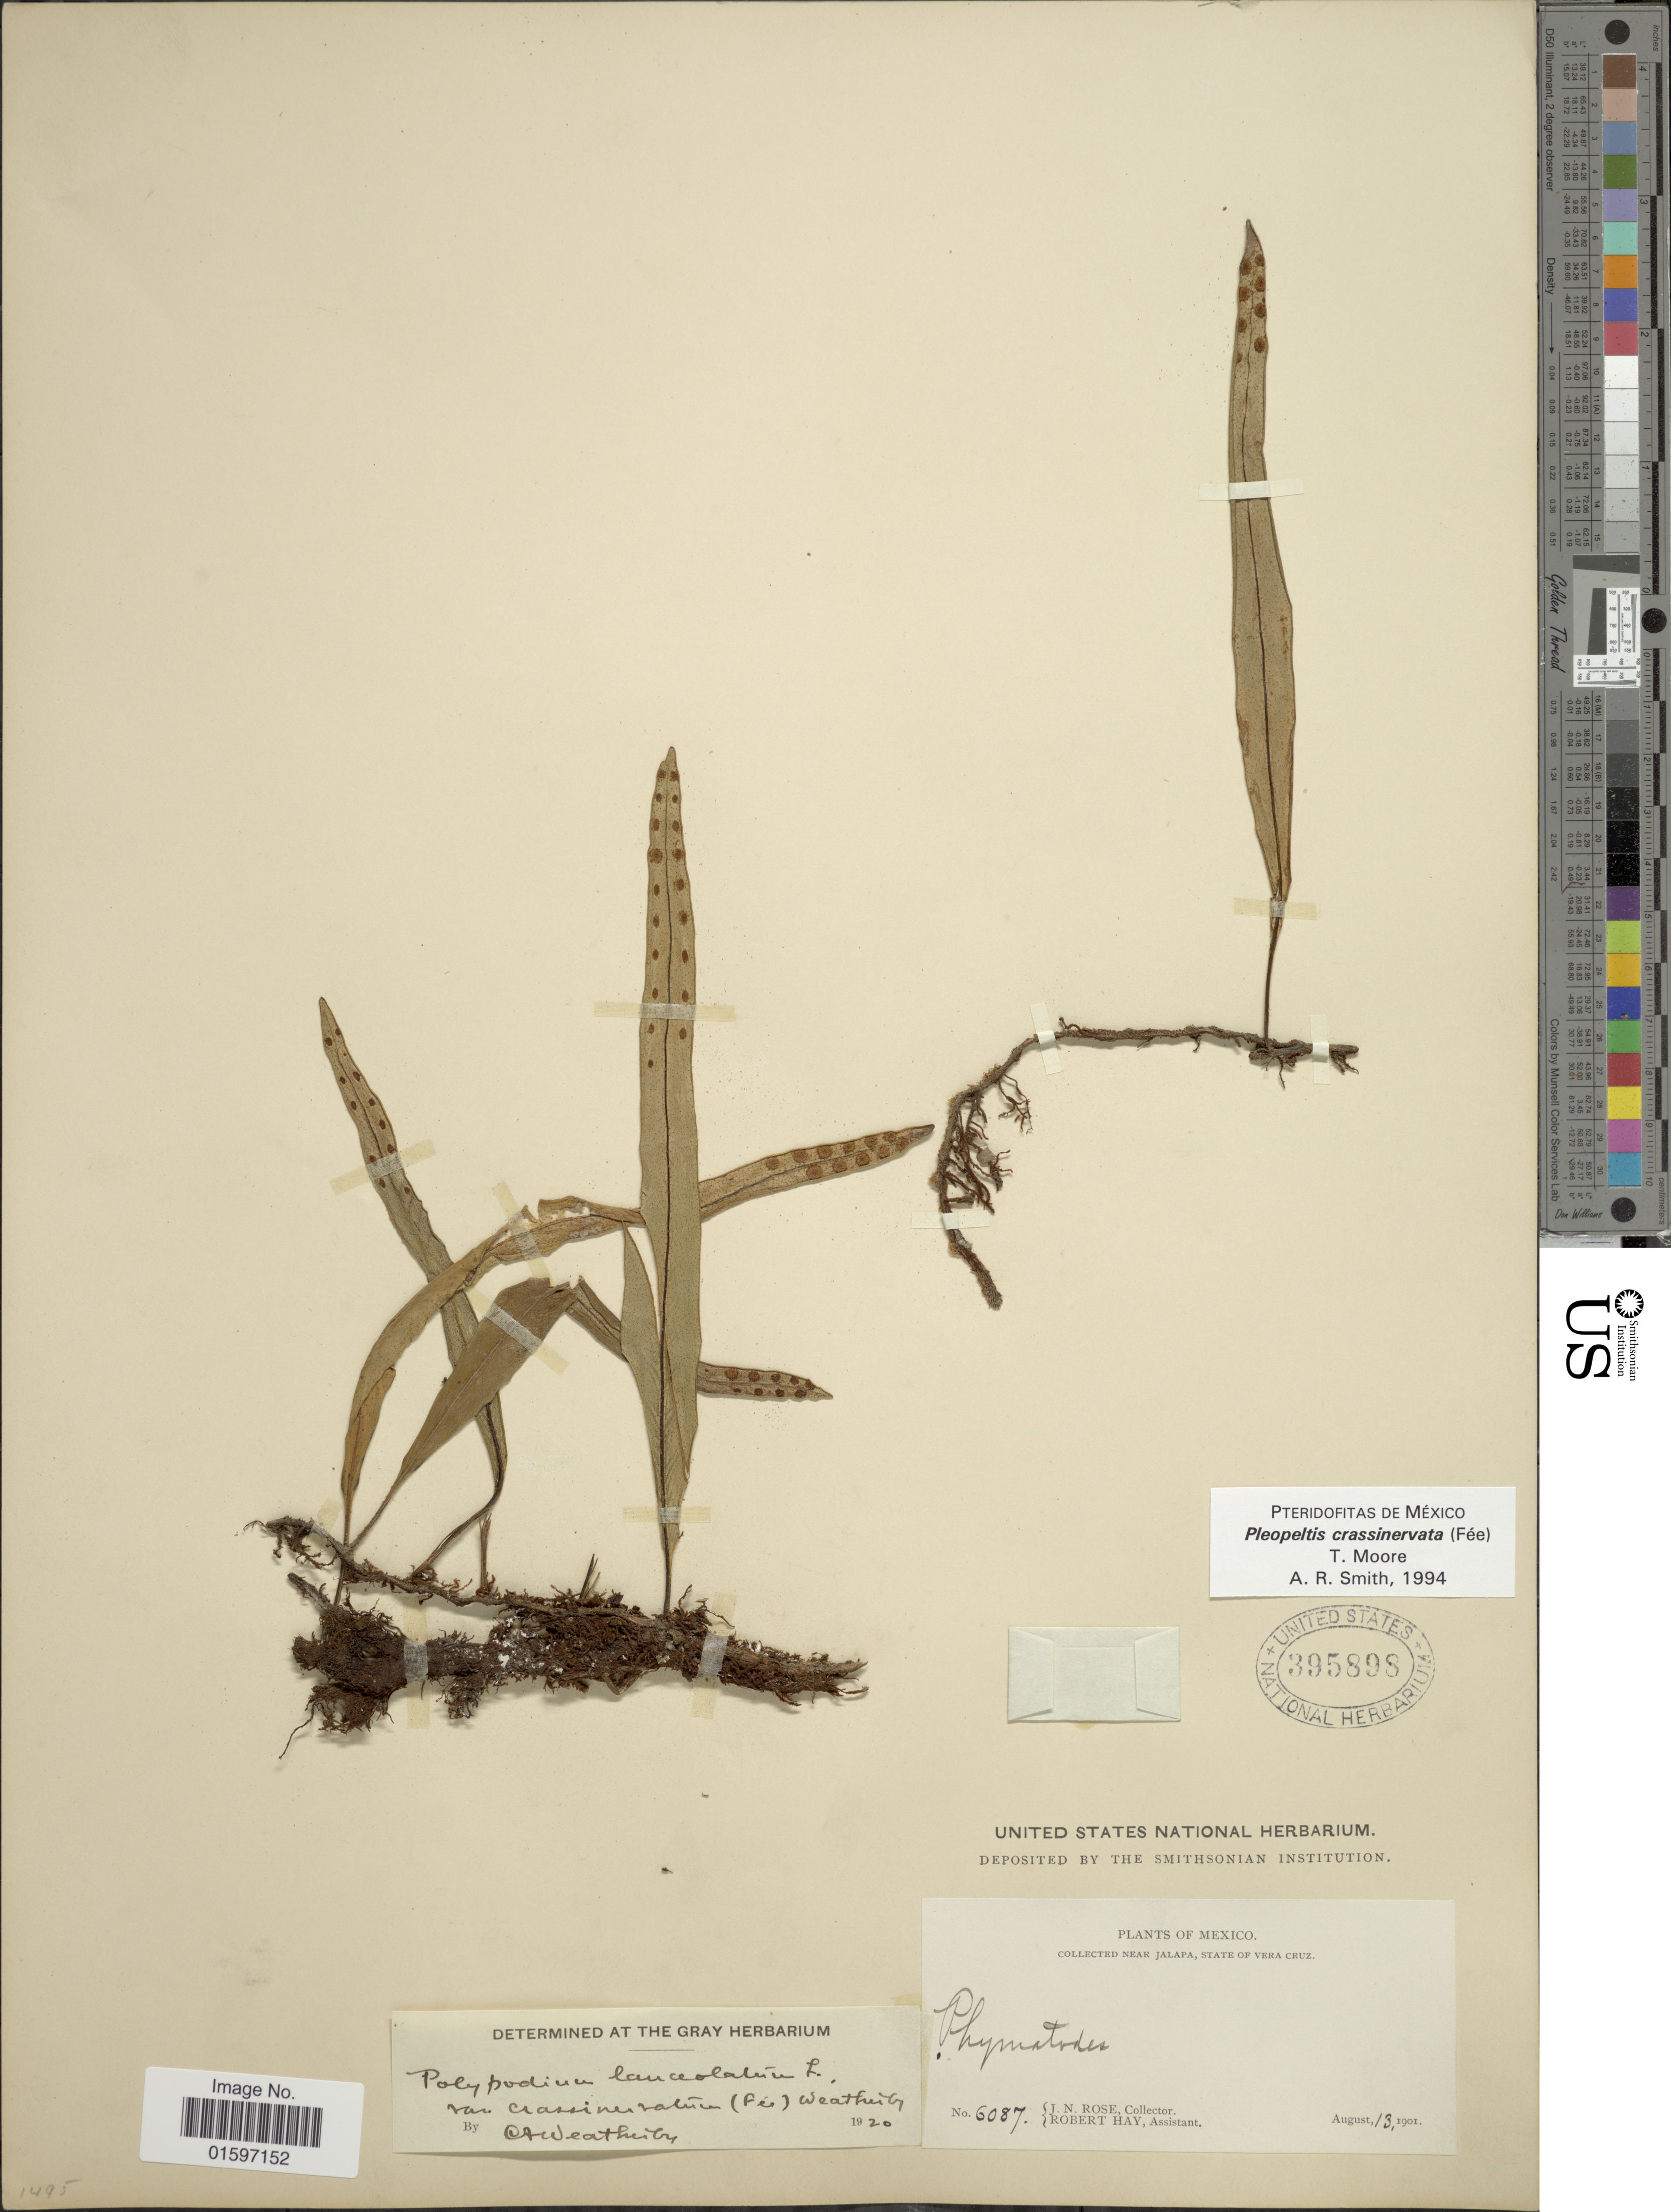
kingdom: Plantae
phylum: Tracheophyta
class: Polypodiopsida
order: Polypodiales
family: Polypodiaceae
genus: Pleopeltis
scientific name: Pleopeltis crassinervata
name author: (Fée) T. Moore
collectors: J. N. Rose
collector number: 6087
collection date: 1901-08-13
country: Mexico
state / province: Veracruz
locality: Mexico, near Jalapa, state of Vera Cruz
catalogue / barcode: US 395898